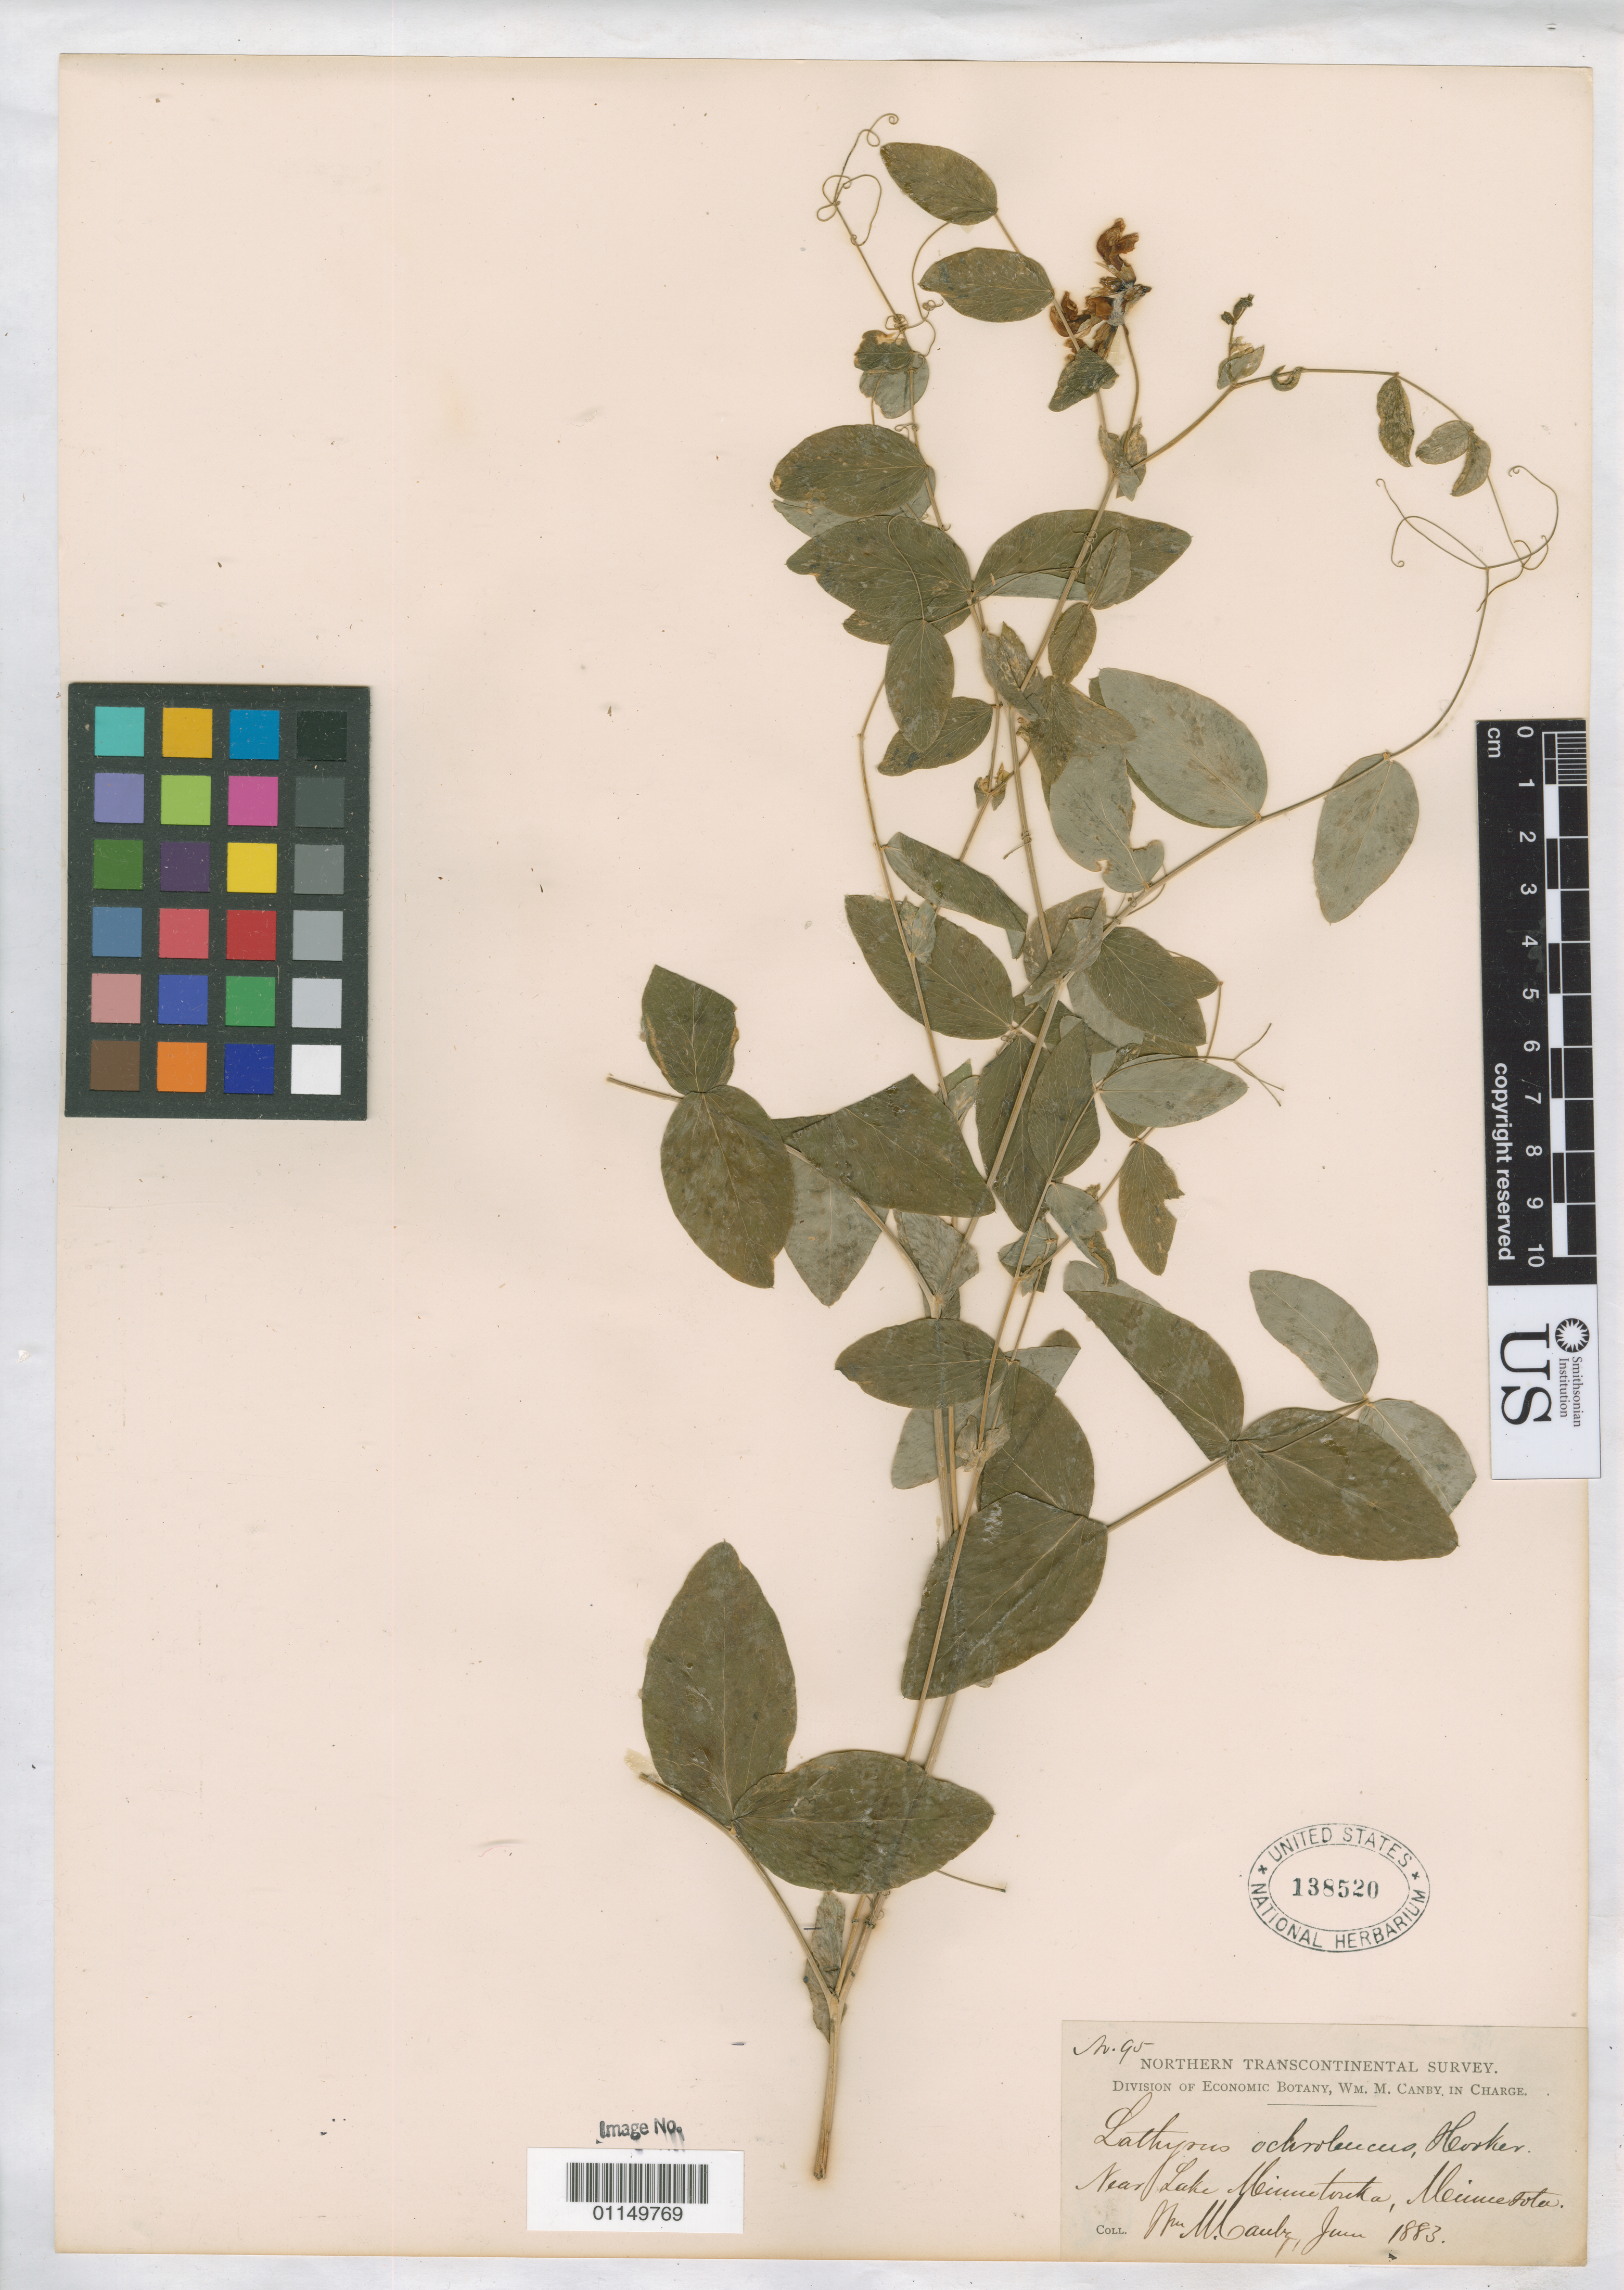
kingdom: Plantae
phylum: Tracheophyta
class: Magnoliopsida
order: Fabales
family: Fabaceae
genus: Lathyrus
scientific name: Lathyrus ochroleucus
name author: Hook.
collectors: W. M. Canby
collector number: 95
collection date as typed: Jan 1883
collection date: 1883-01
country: United States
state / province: Minnesota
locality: Near Lake Minnetonka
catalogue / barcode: US 138520